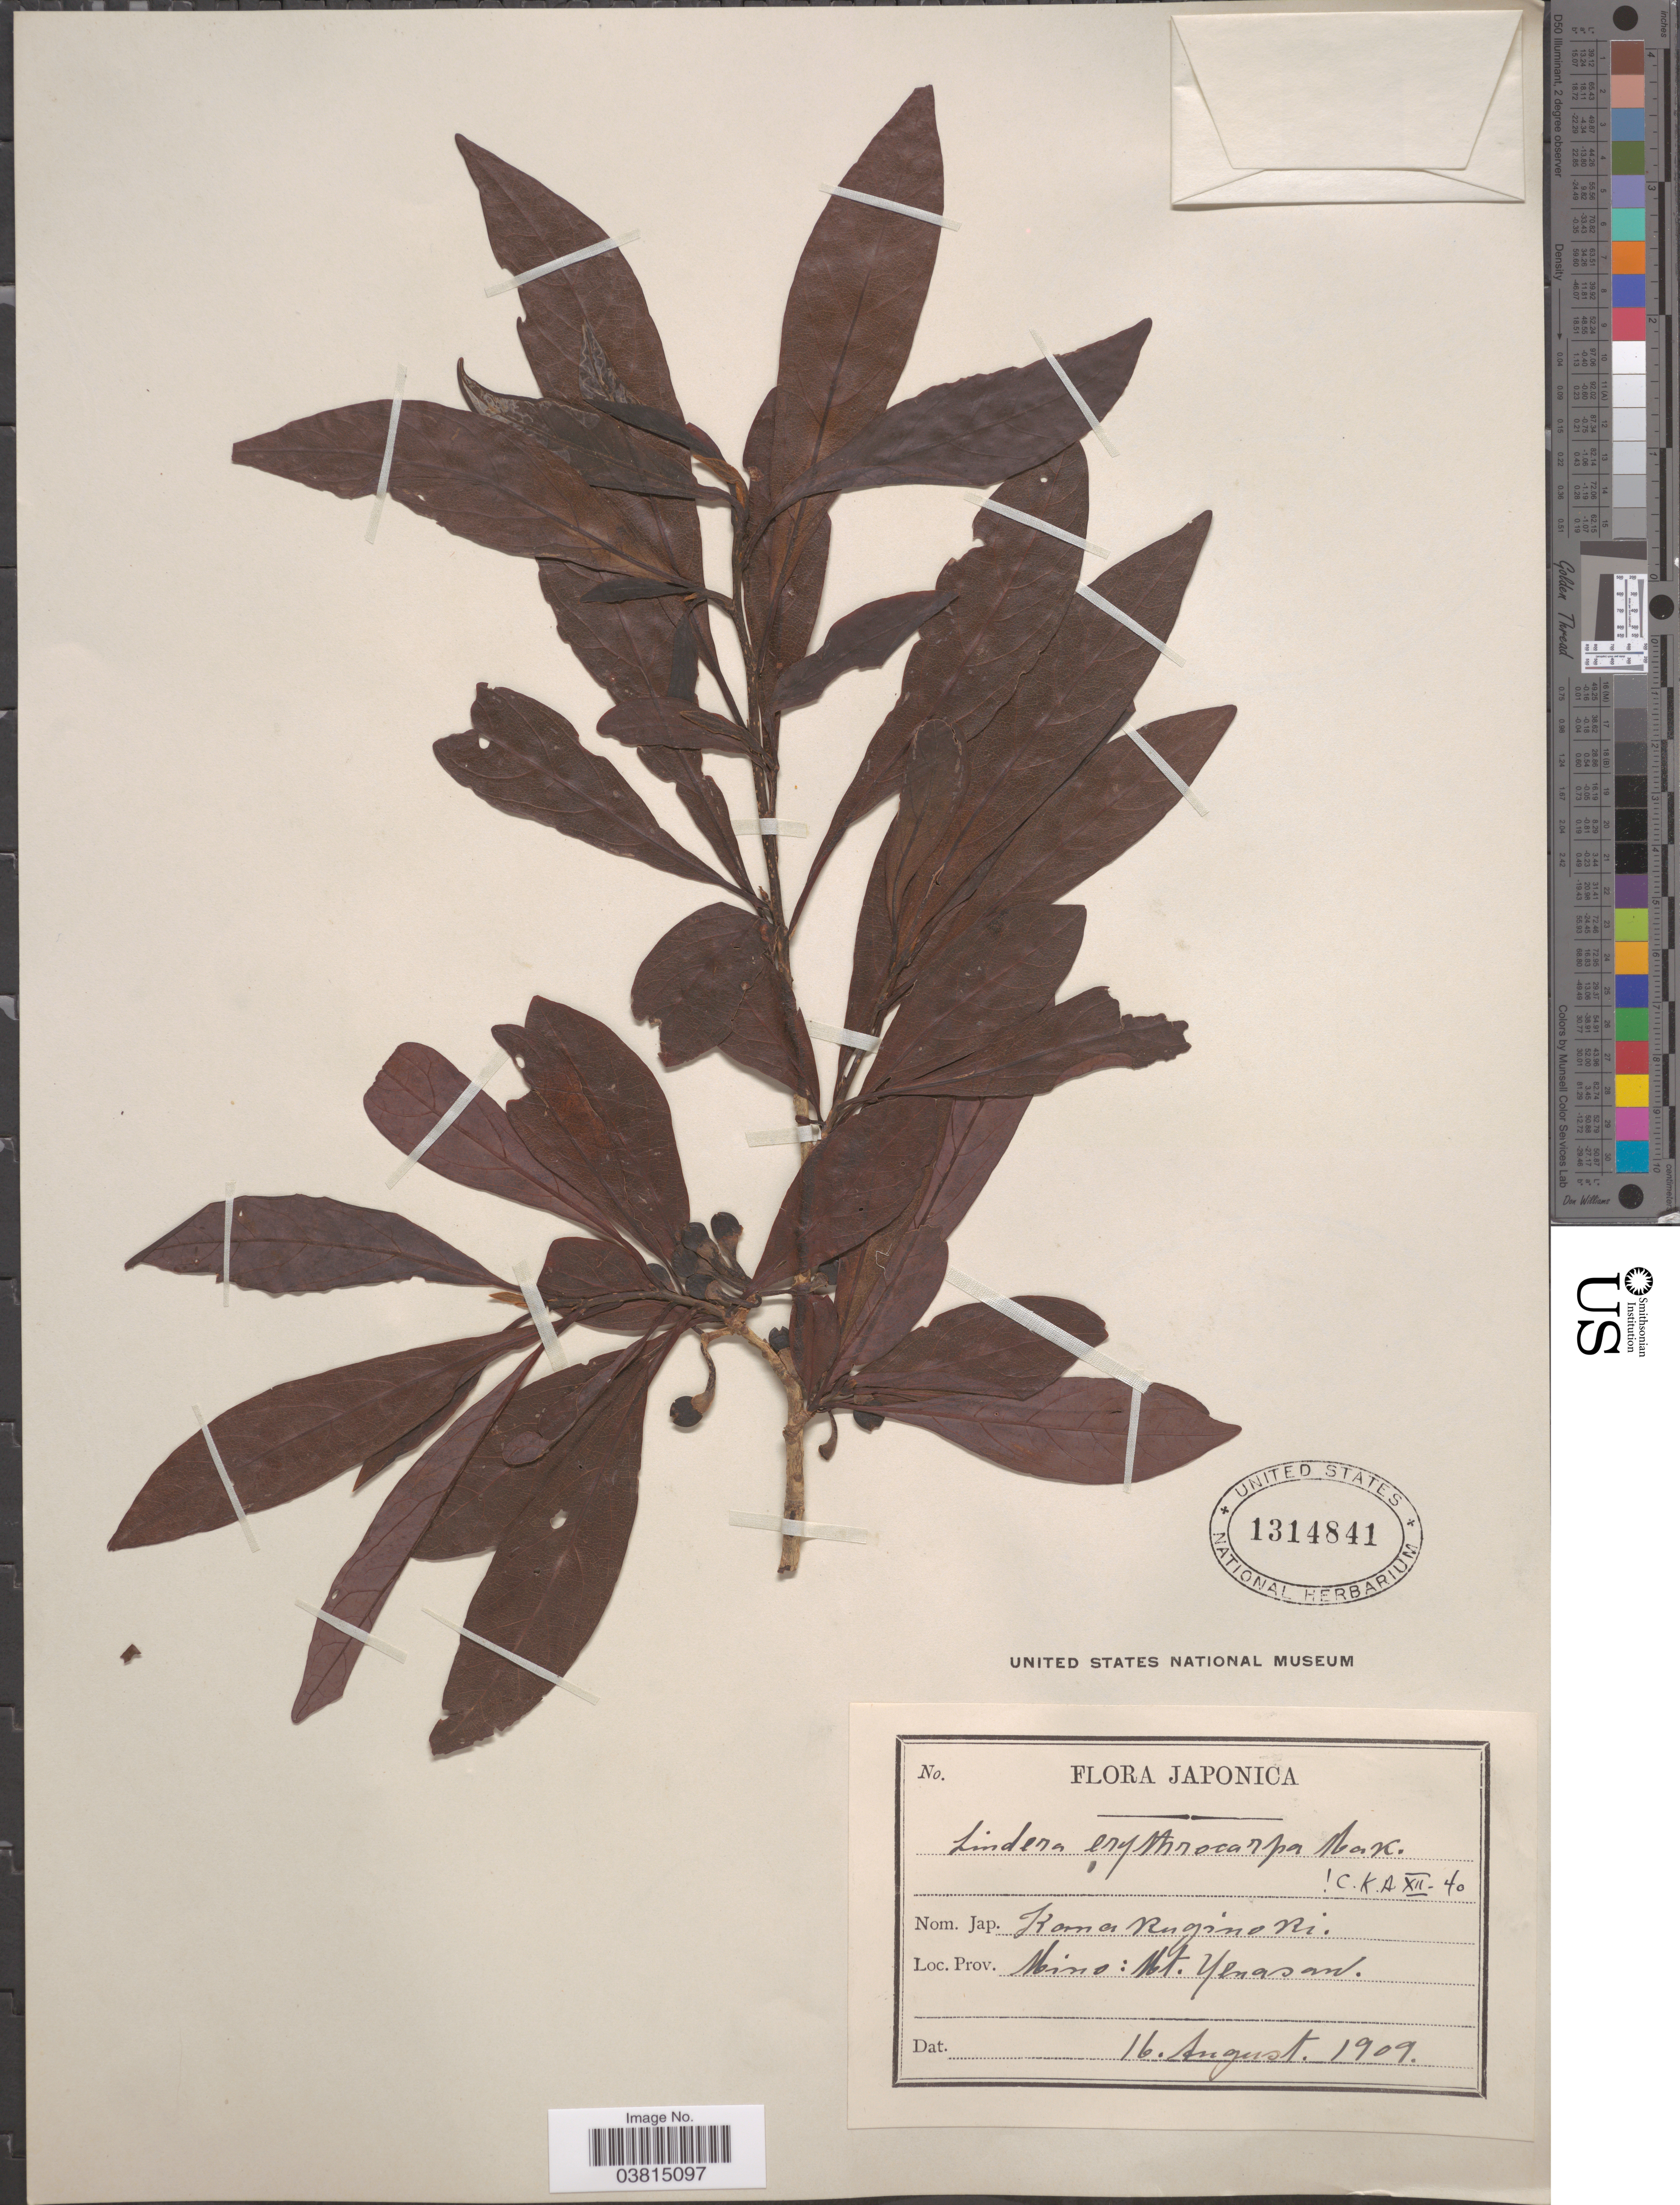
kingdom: Plantae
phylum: Tracheophyta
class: Magnoliopsida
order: Laurales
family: Lauraceae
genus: Lindera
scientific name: Lindera erythrocarpa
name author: Makino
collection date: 1909-08-16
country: Japan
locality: Prov. Mino: Mt. Yenasan.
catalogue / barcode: US 1314841